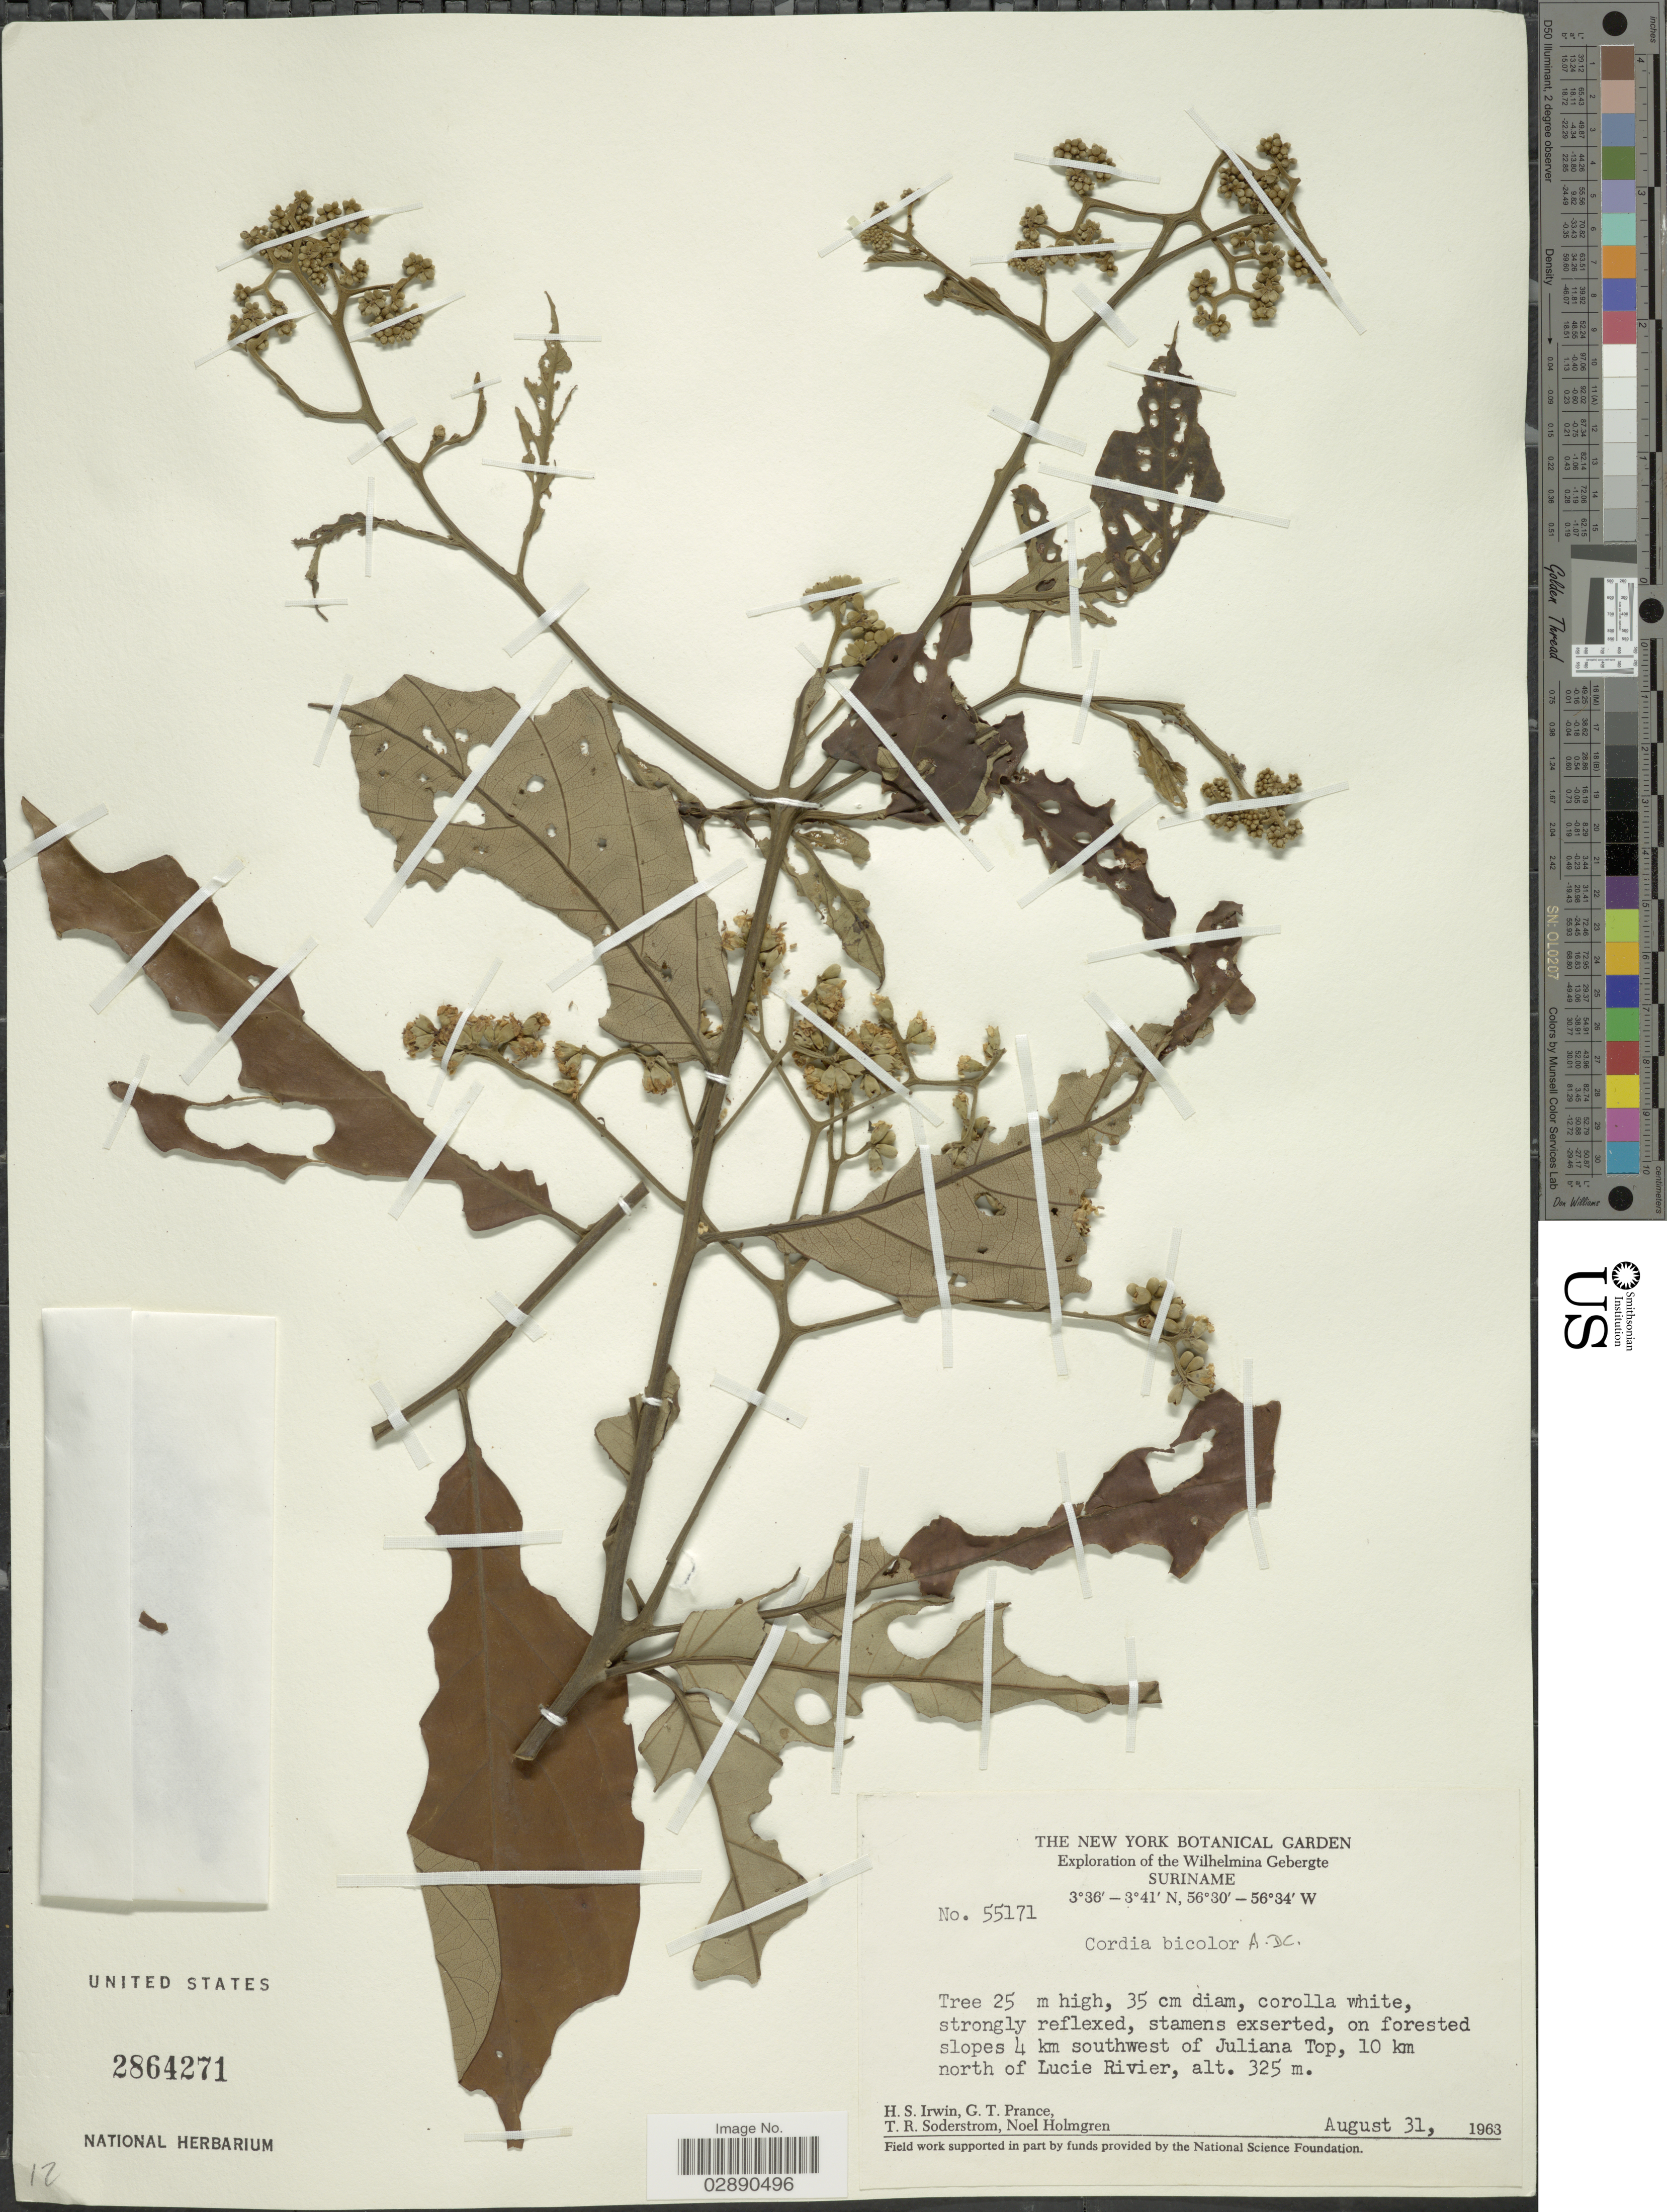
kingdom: Plantae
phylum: Tracheophyta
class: Magnoliopsida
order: Boraginales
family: Cordiaceae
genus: Cordia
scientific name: Cordia bicolor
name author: A. DC.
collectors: H. Irwin, G. T. Prance, T. R. Soderstrom & N. H. Holmgren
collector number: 55171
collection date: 1963-08-31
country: Suriname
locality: Wilhelmina Gebergte. On forested slopes 4 km southwest of Juliana Top, 10 km north of Lucie Rivier.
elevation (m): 325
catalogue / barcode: US 2864271